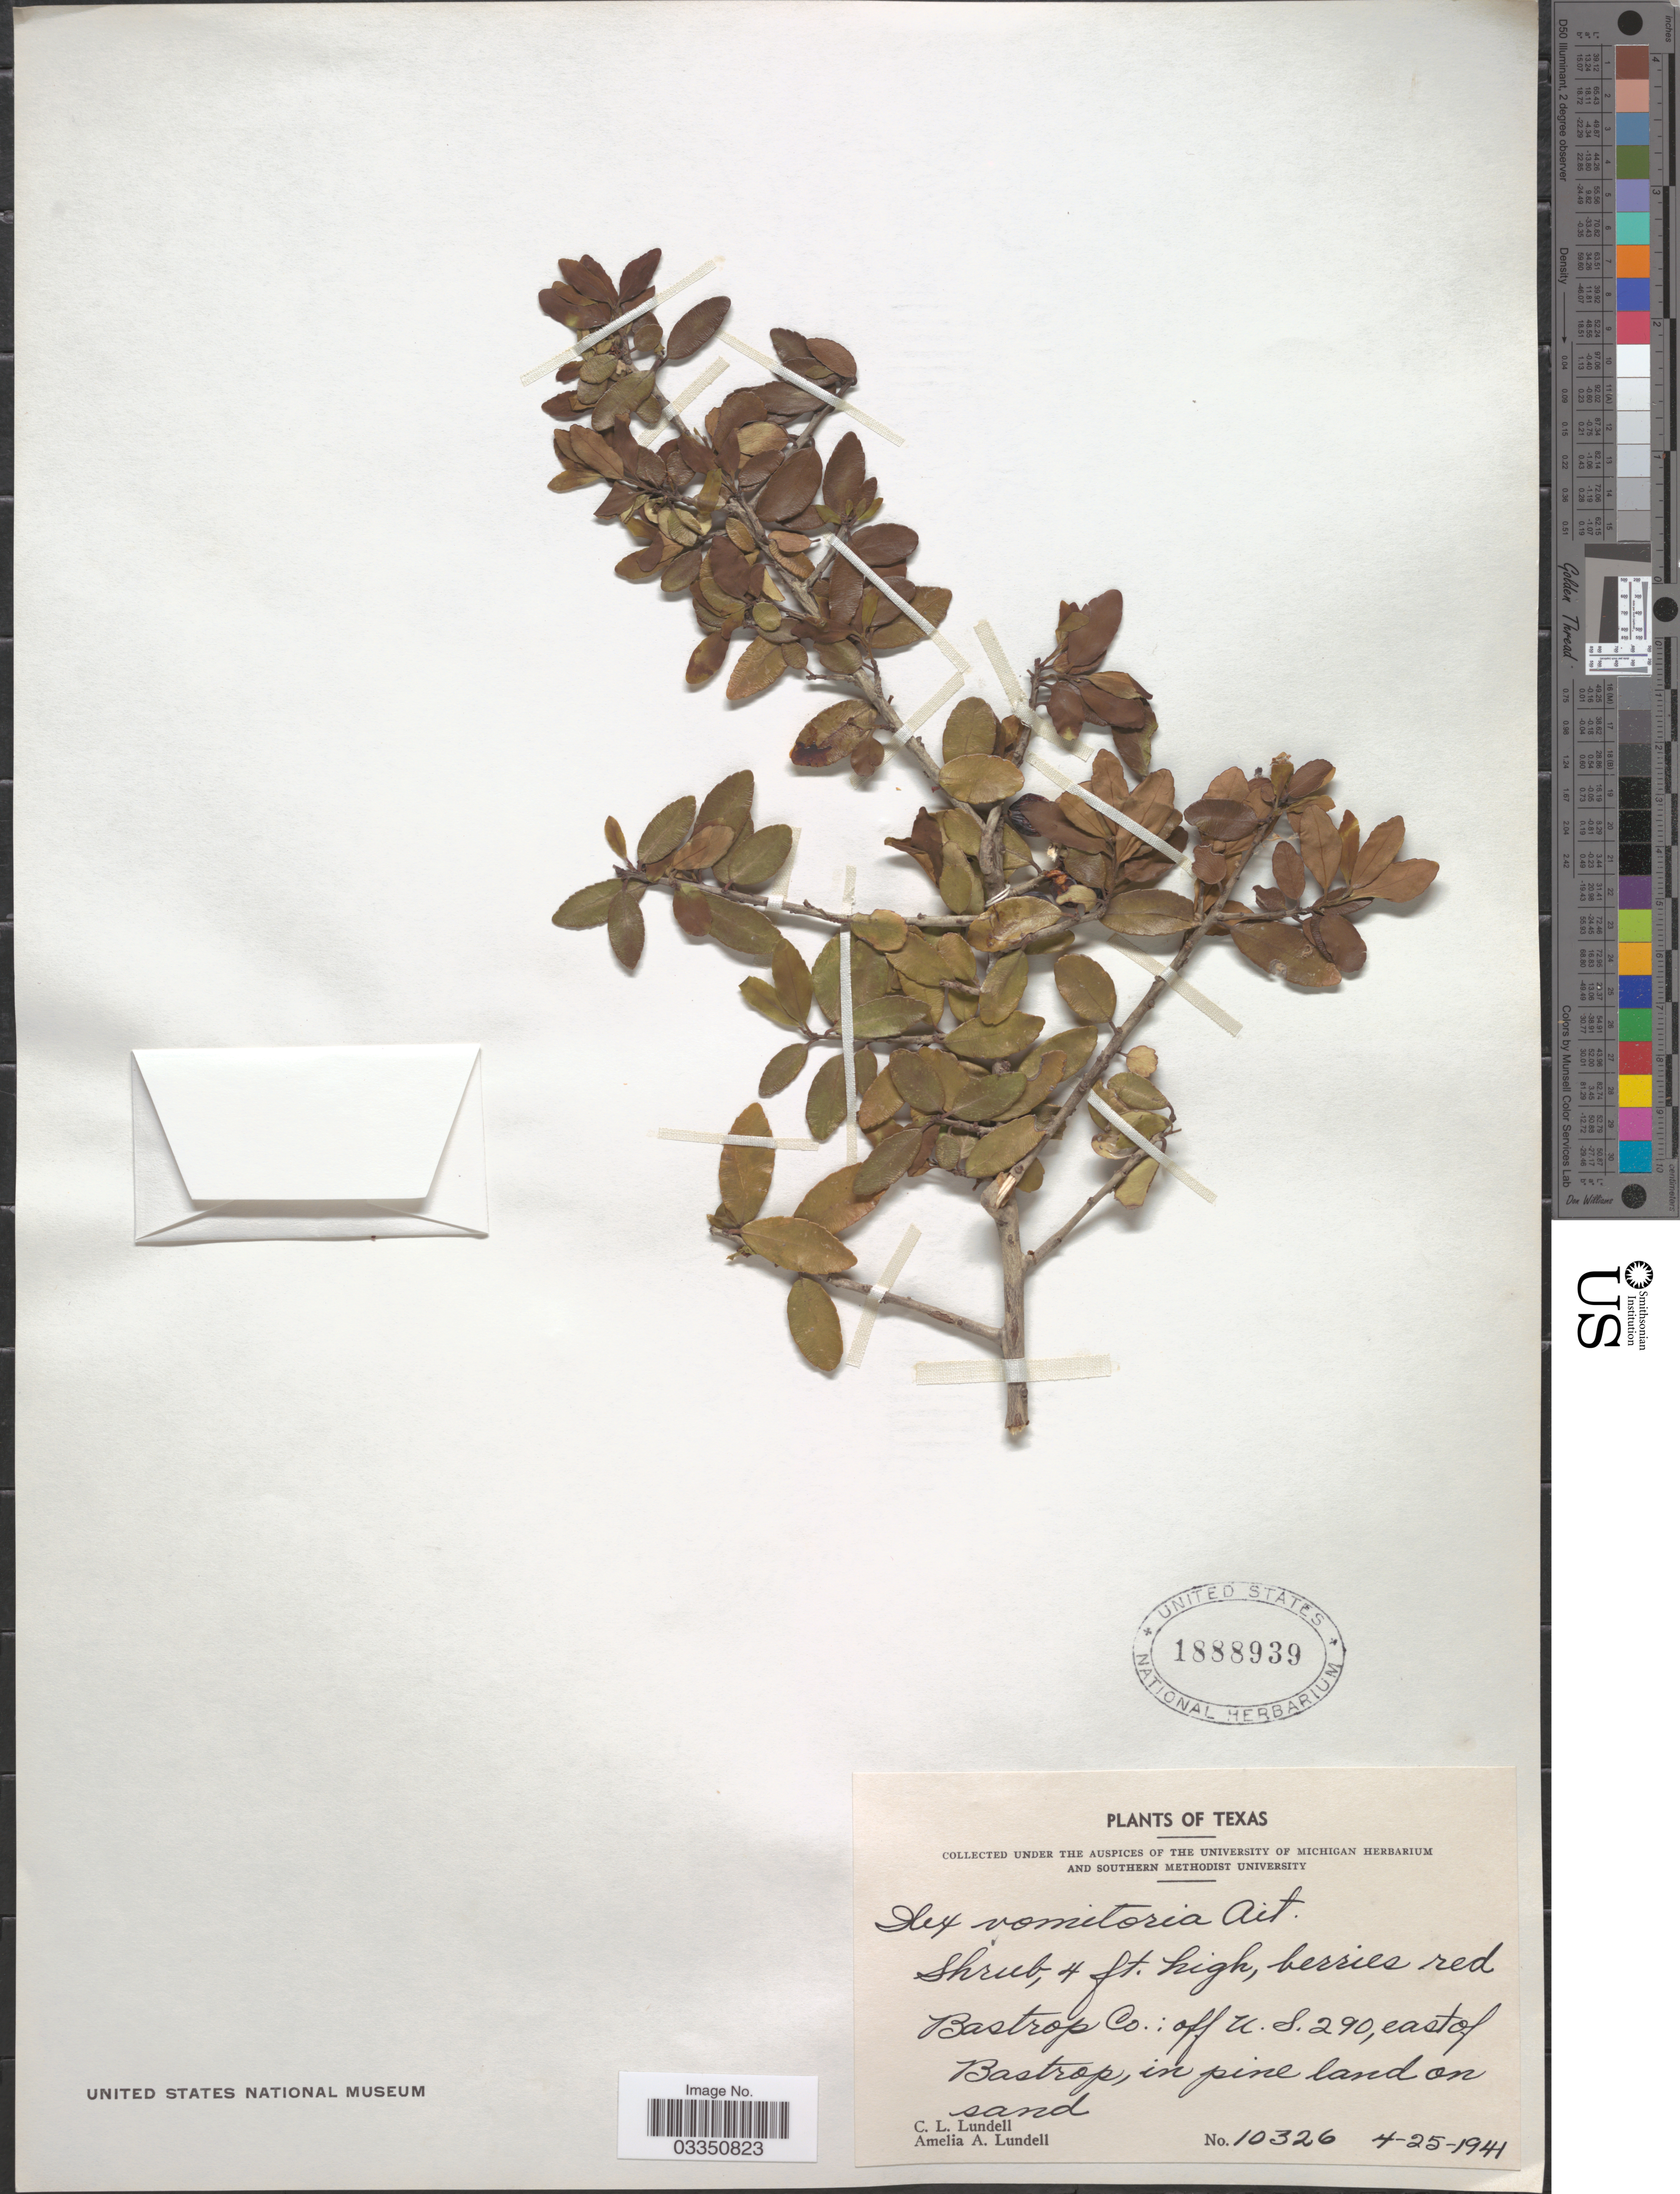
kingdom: Plantae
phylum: Tracheophyta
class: Magnoliopsida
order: Aquifoliales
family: Aquifoliaceae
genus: Ilex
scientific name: Ilex vomitoria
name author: Aiton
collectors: C. L. Lundell & A. A. Lundell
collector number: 10326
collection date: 1941-04-25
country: United States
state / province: Texas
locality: Bastrop Co.: off U.S. 290, east of Bastrop.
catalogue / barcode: US 1888939